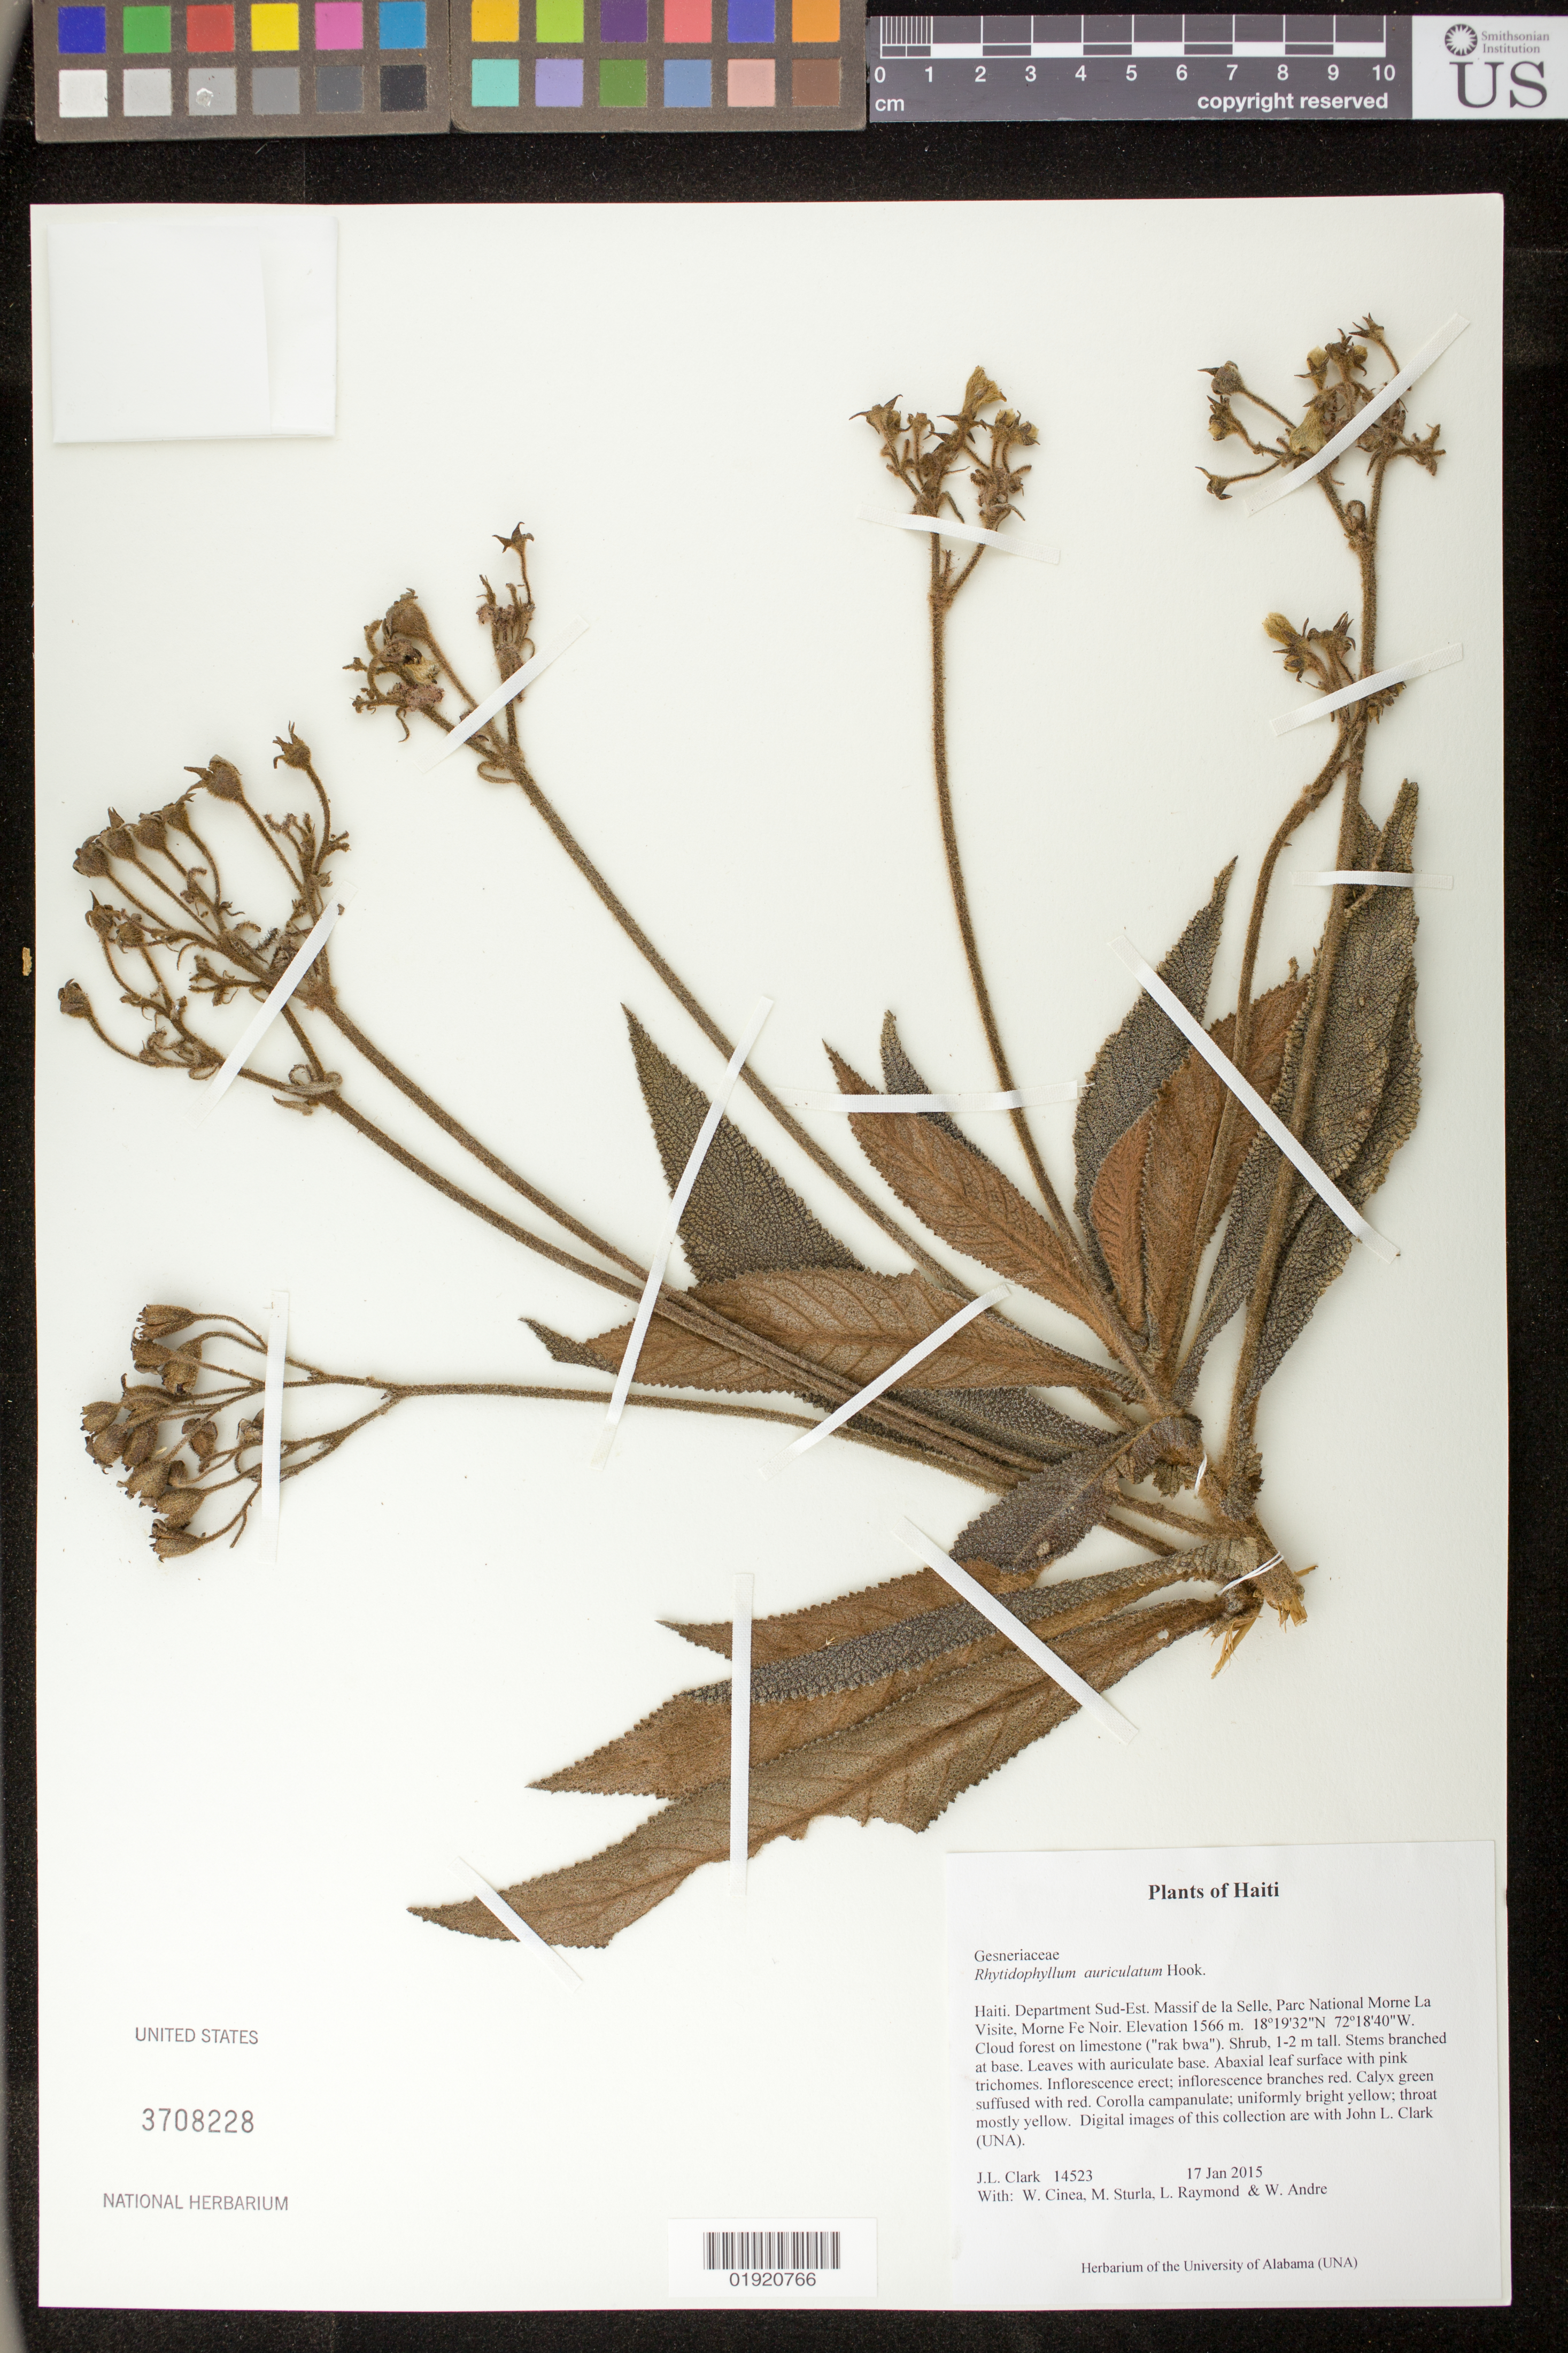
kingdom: Plantae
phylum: Tracheophyta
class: Magnoliopsida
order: Lamiales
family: Gesneriaceae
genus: Rhytidophyllum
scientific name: Rhytidophyllum auriculatum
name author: Hook.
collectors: J. L. Clark, W. Cinea, M. Sturla, L. Raymond & W. Andre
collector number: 14523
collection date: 2015-01-17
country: Haiti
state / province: Sud-Est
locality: Haiti. Department Sud-Est. Massif de la Selle, Parc National Morne La Visite, Morne Fe Noir.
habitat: Cloud forest on limestone ("rak bwa").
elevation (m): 1566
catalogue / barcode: US 3708228